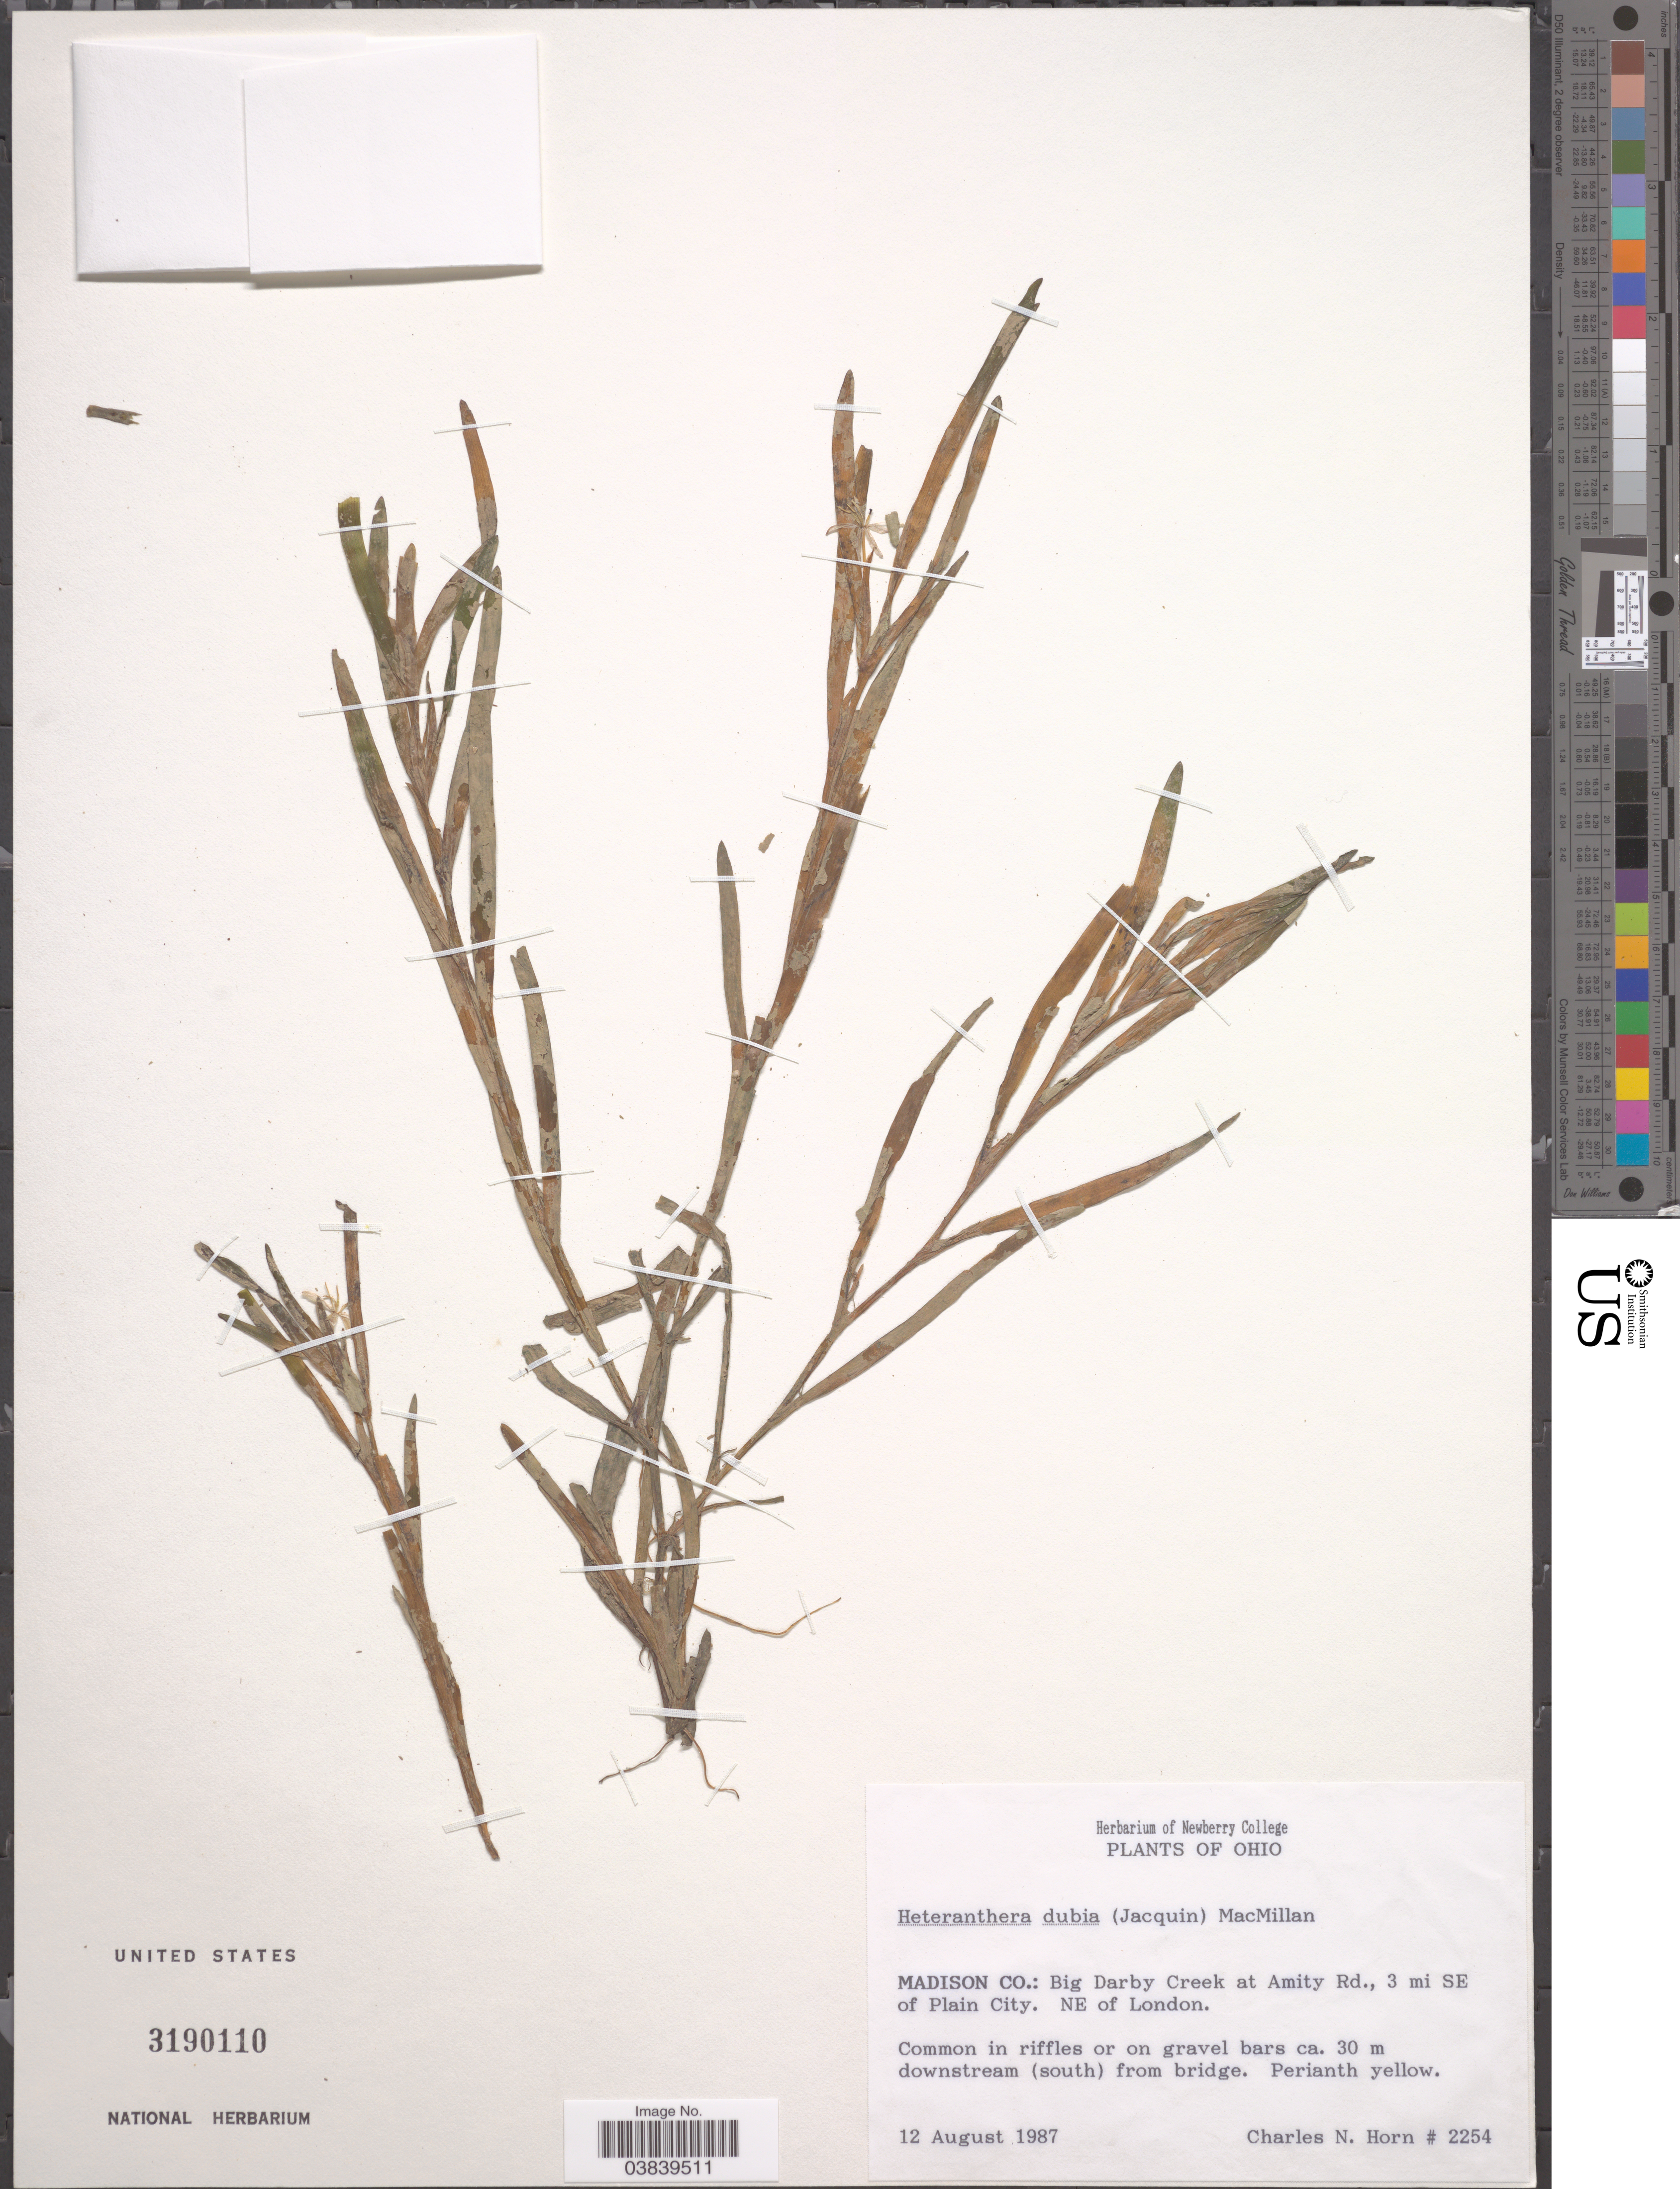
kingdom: Plantae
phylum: Tracheophyta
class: Liliopsida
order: Commelinales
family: Pontederiaceae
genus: Heteranthera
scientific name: Heteranthera dubia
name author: (Jacq.) MacMill.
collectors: C. Horn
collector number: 2254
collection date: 1987-08-12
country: United States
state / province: Ohio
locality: Madison Co.: Big Darby Creek at Amity Rd., 3 mi SE of Plain City. NE of London.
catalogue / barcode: US 3190110